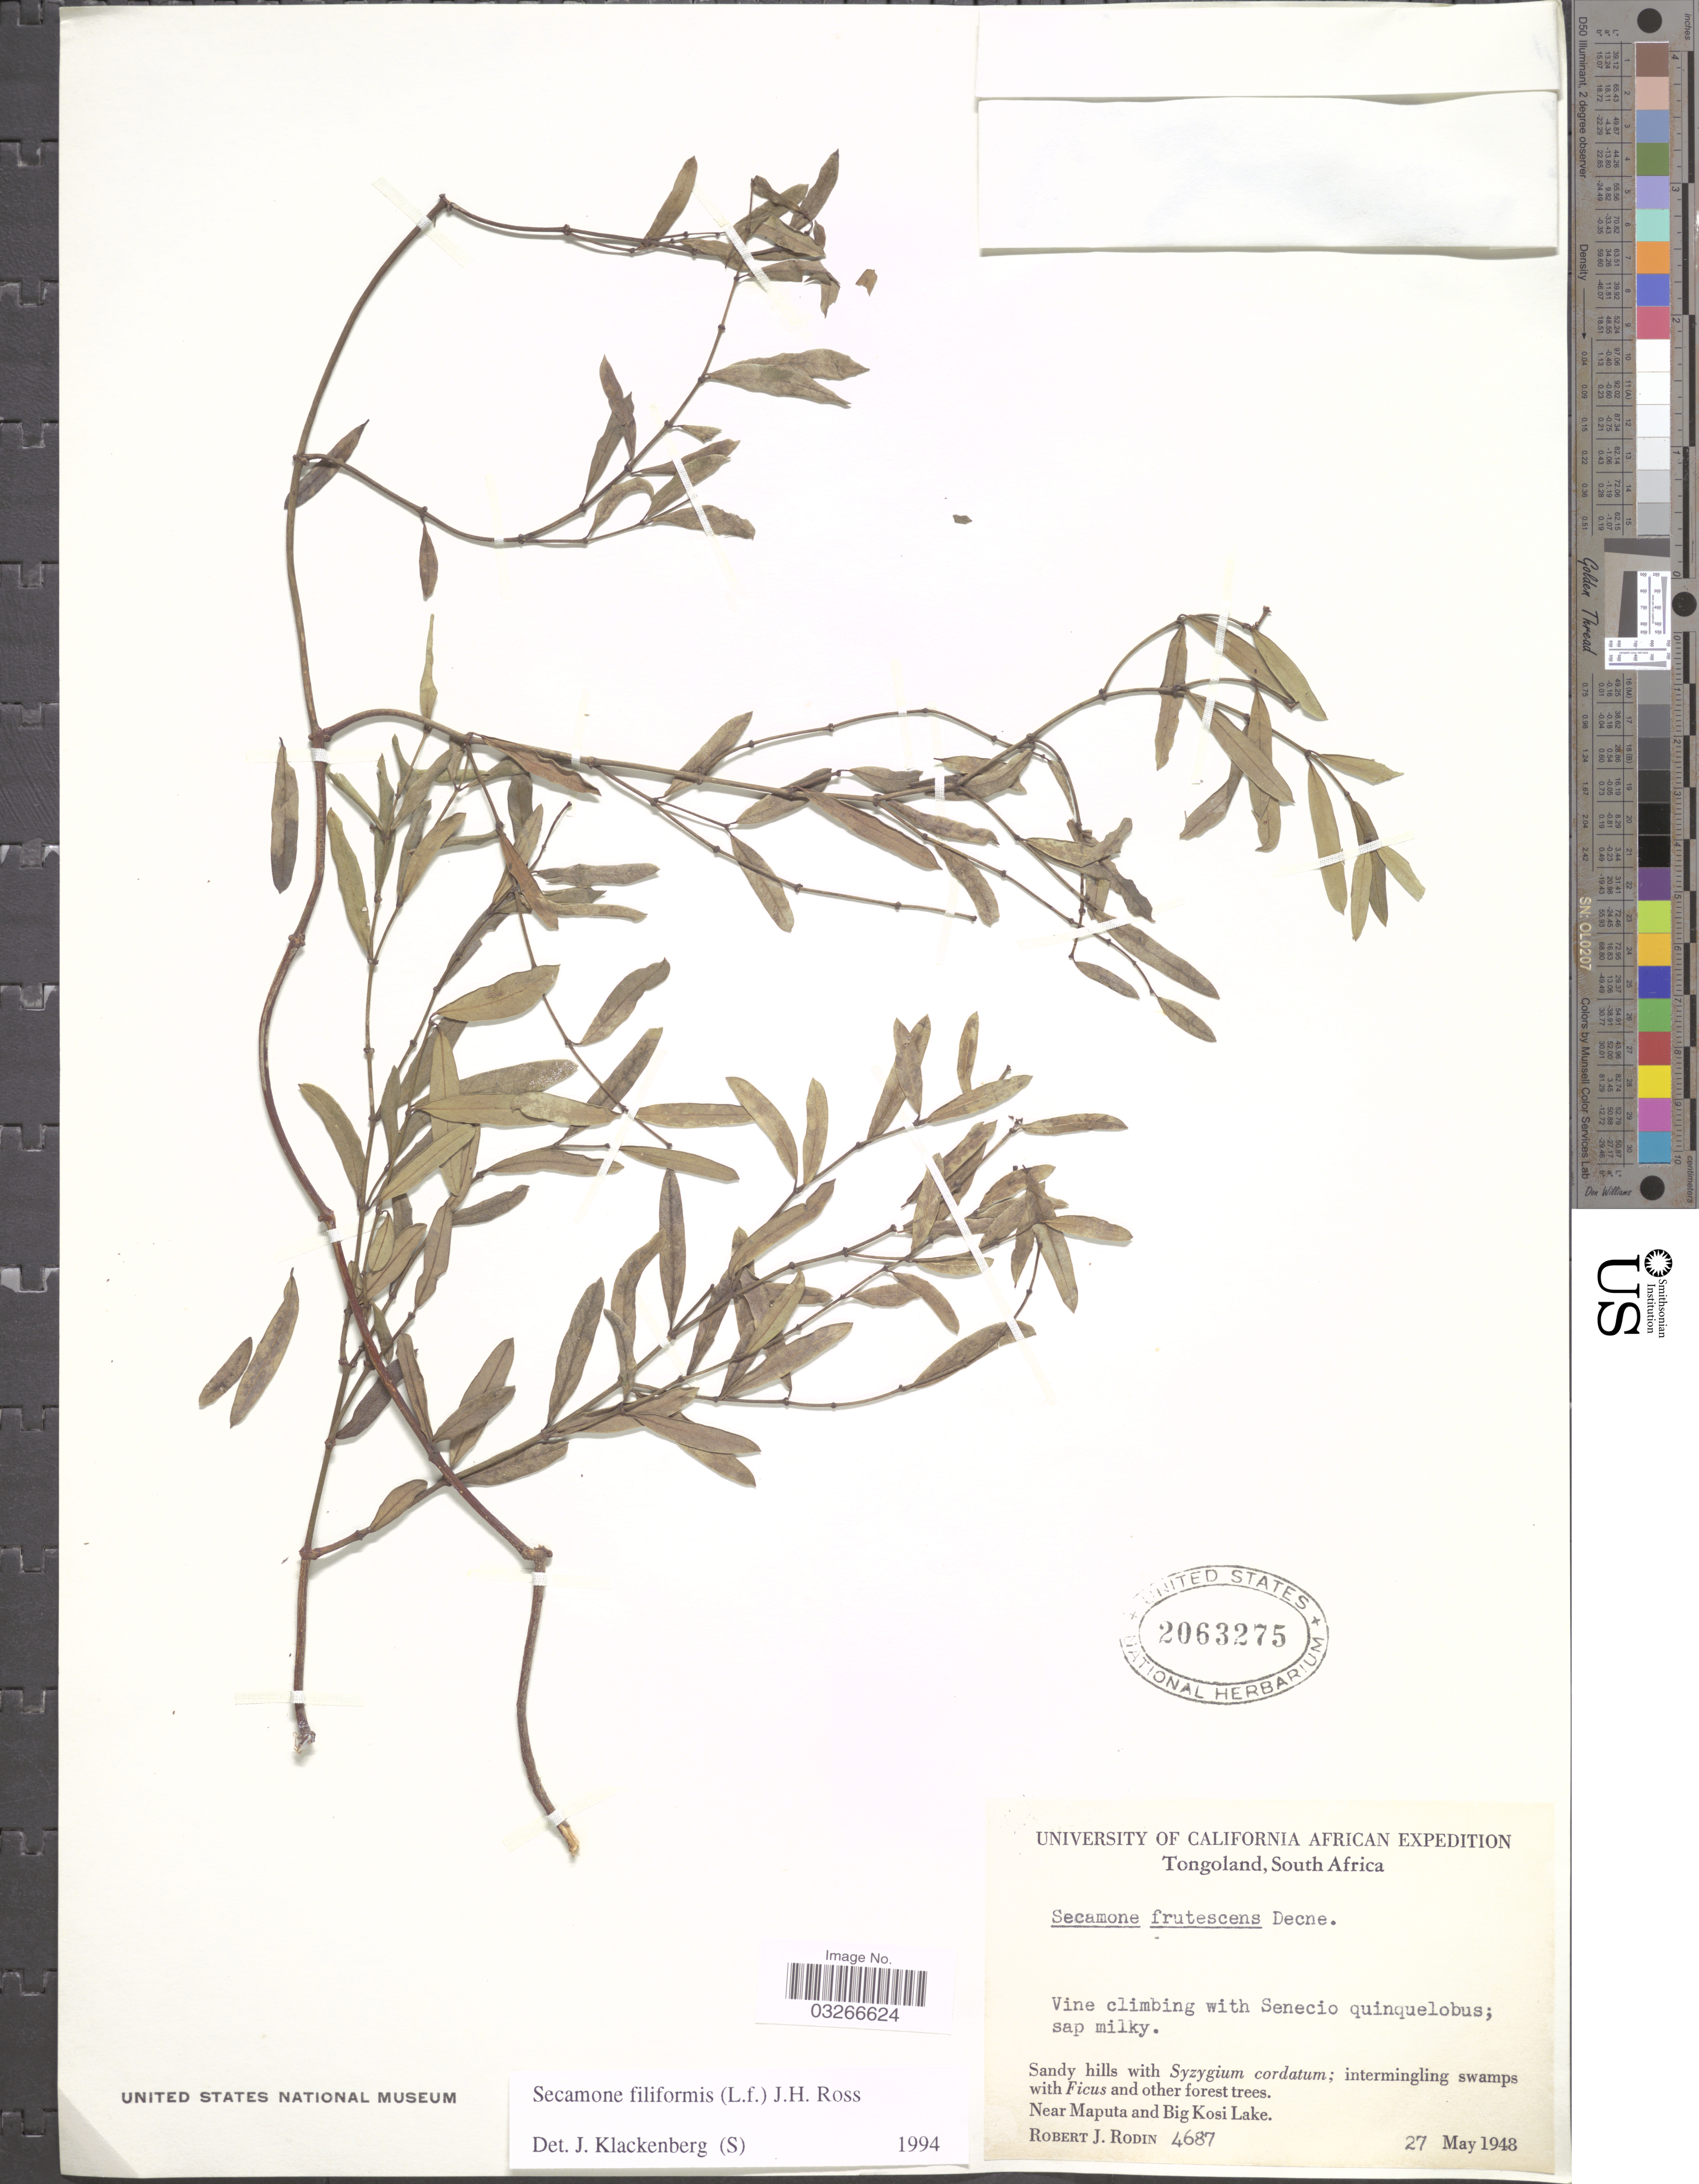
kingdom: Plantae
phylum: Tracheophyta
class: Magnoliopsida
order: Gentianales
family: Apocynaceae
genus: Secamone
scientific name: Secamone filiformis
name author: J. H. Ross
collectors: R. J. Rodin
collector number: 4687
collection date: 1948-05-27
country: South Africa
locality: Tongoland. Near Maputa and Big Kosi Lake.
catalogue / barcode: US 2063275